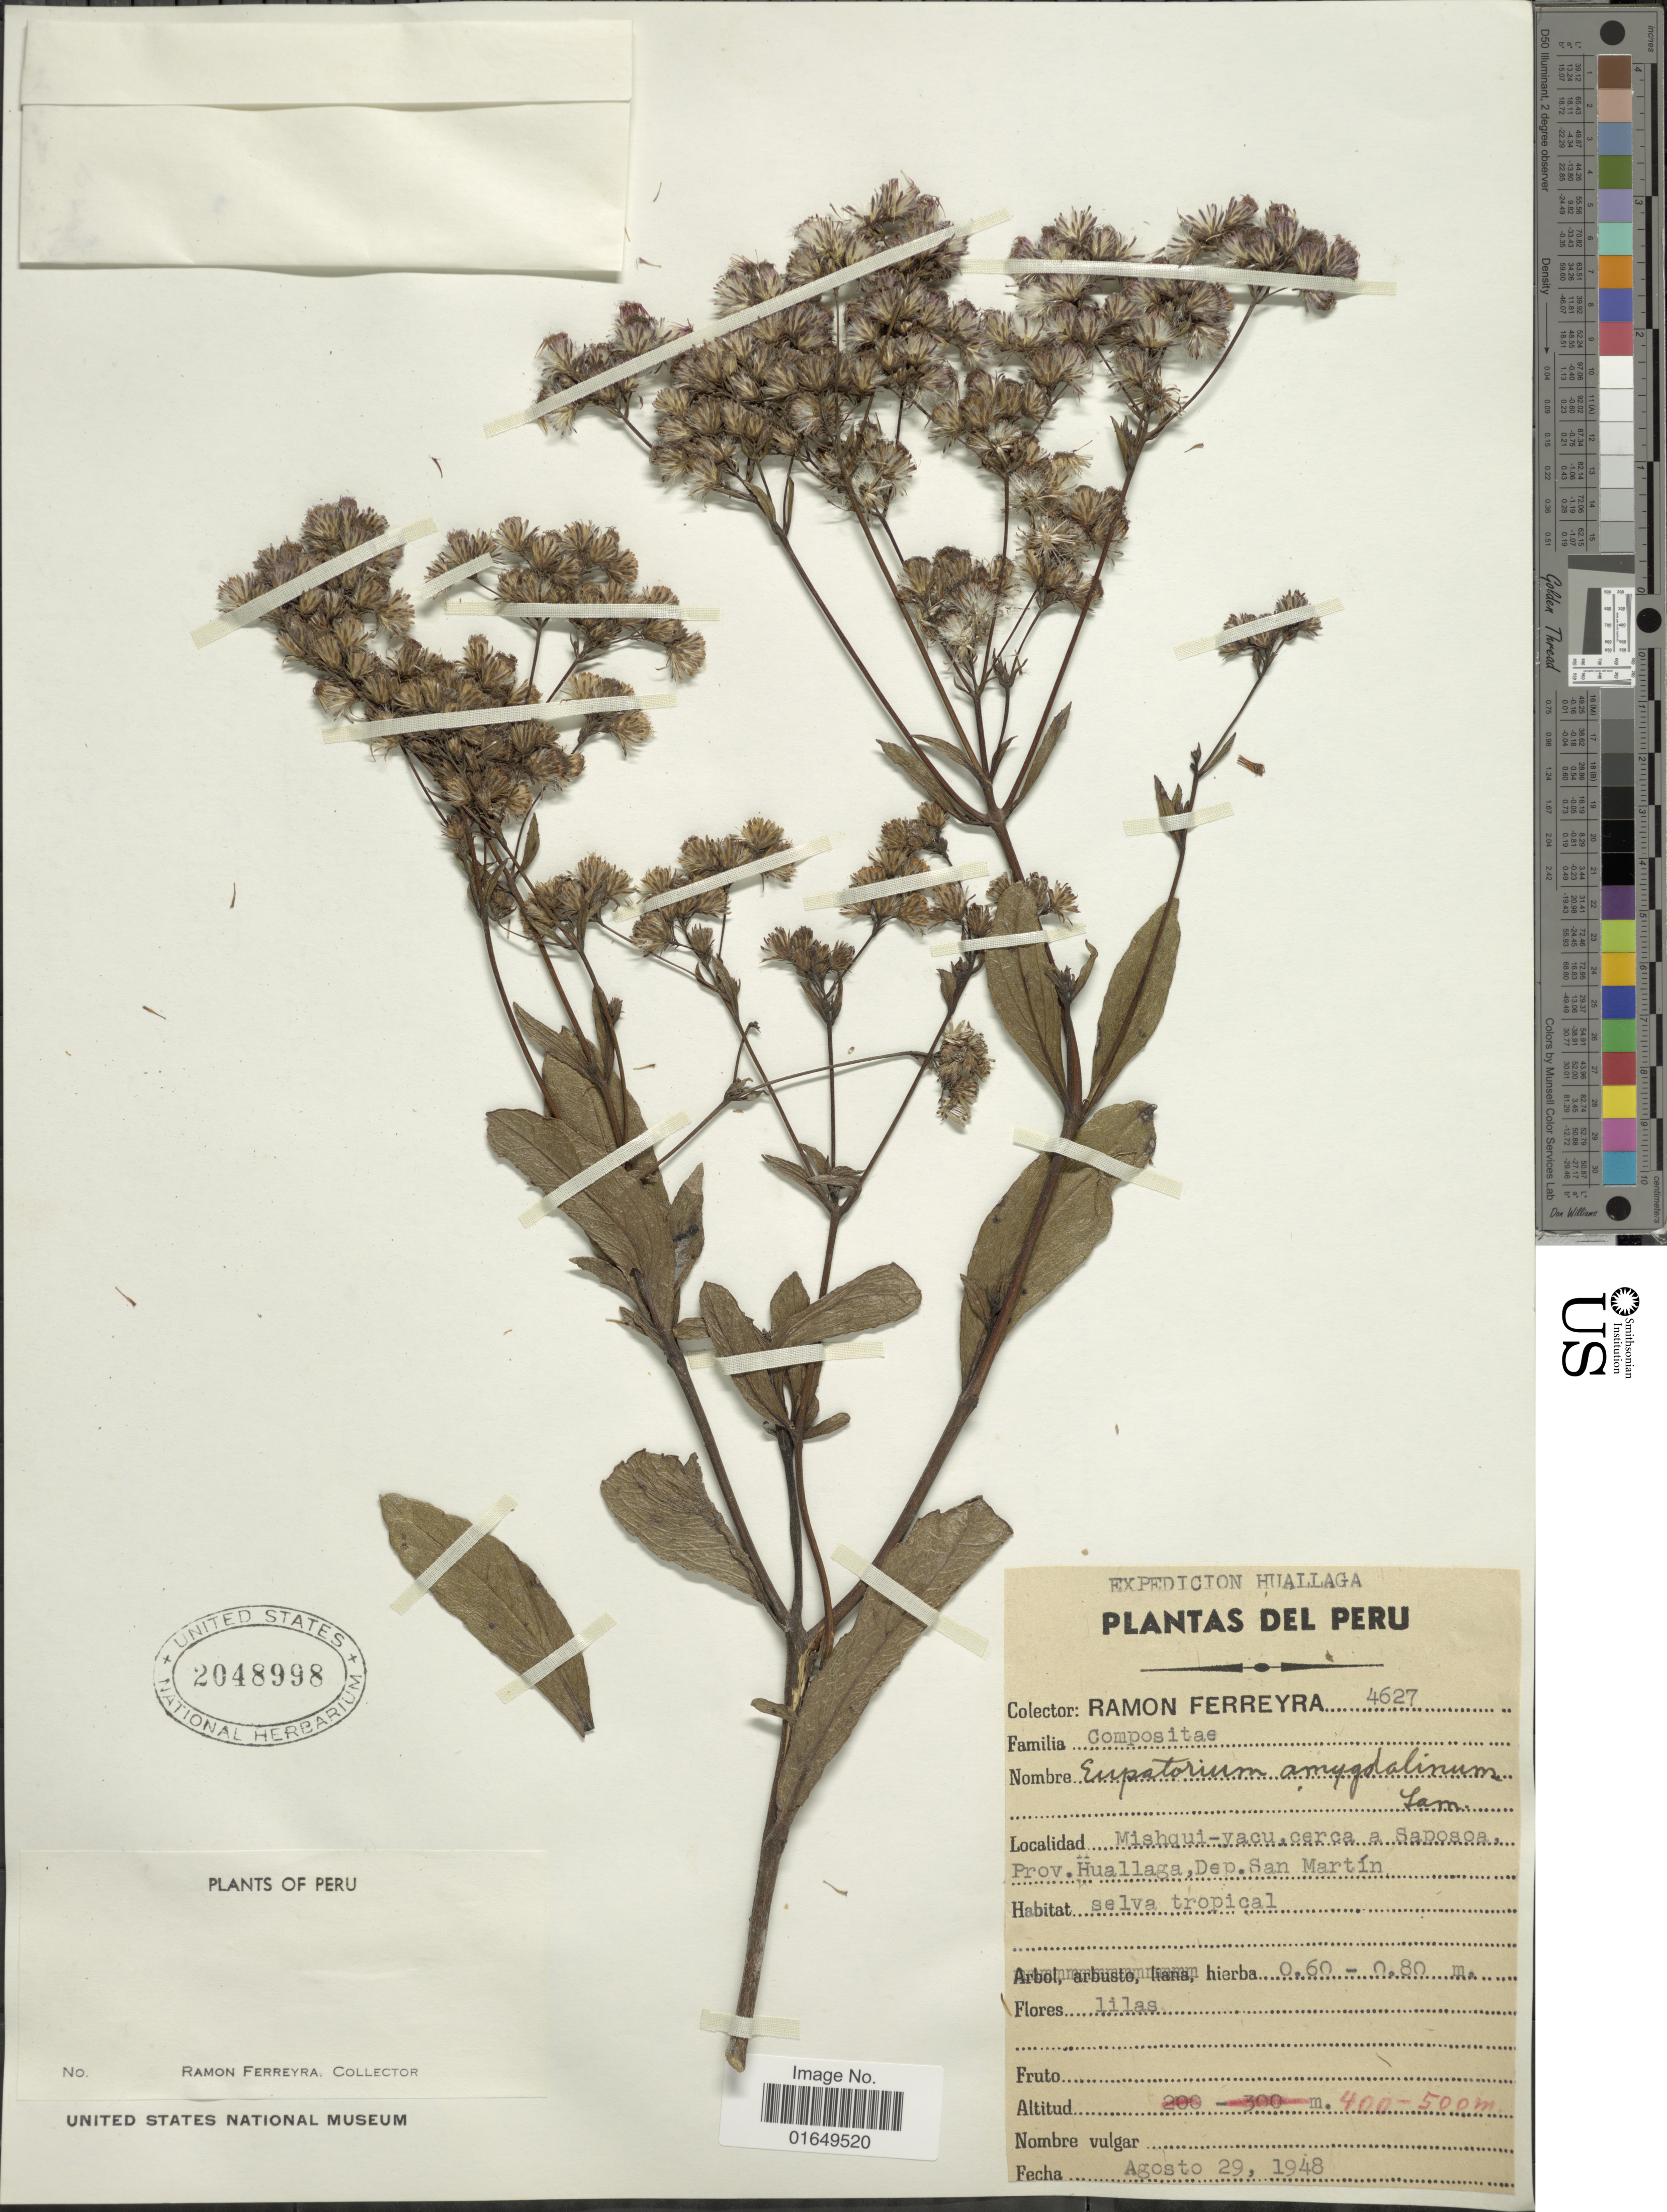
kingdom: Plantae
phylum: Tracheophyta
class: Magnoliopsida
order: Asterales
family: Asteraceae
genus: Ayapana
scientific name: Ayapana amygdalina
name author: (Lam.) R.M. King & H. Rob.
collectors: R. A. Ferreyra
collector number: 4627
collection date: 1948-08-29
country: Peru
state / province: San Martín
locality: Mishqui-yacu, cerca a Saposoa, Prov. Huallaga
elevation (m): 400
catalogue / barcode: US 2048998